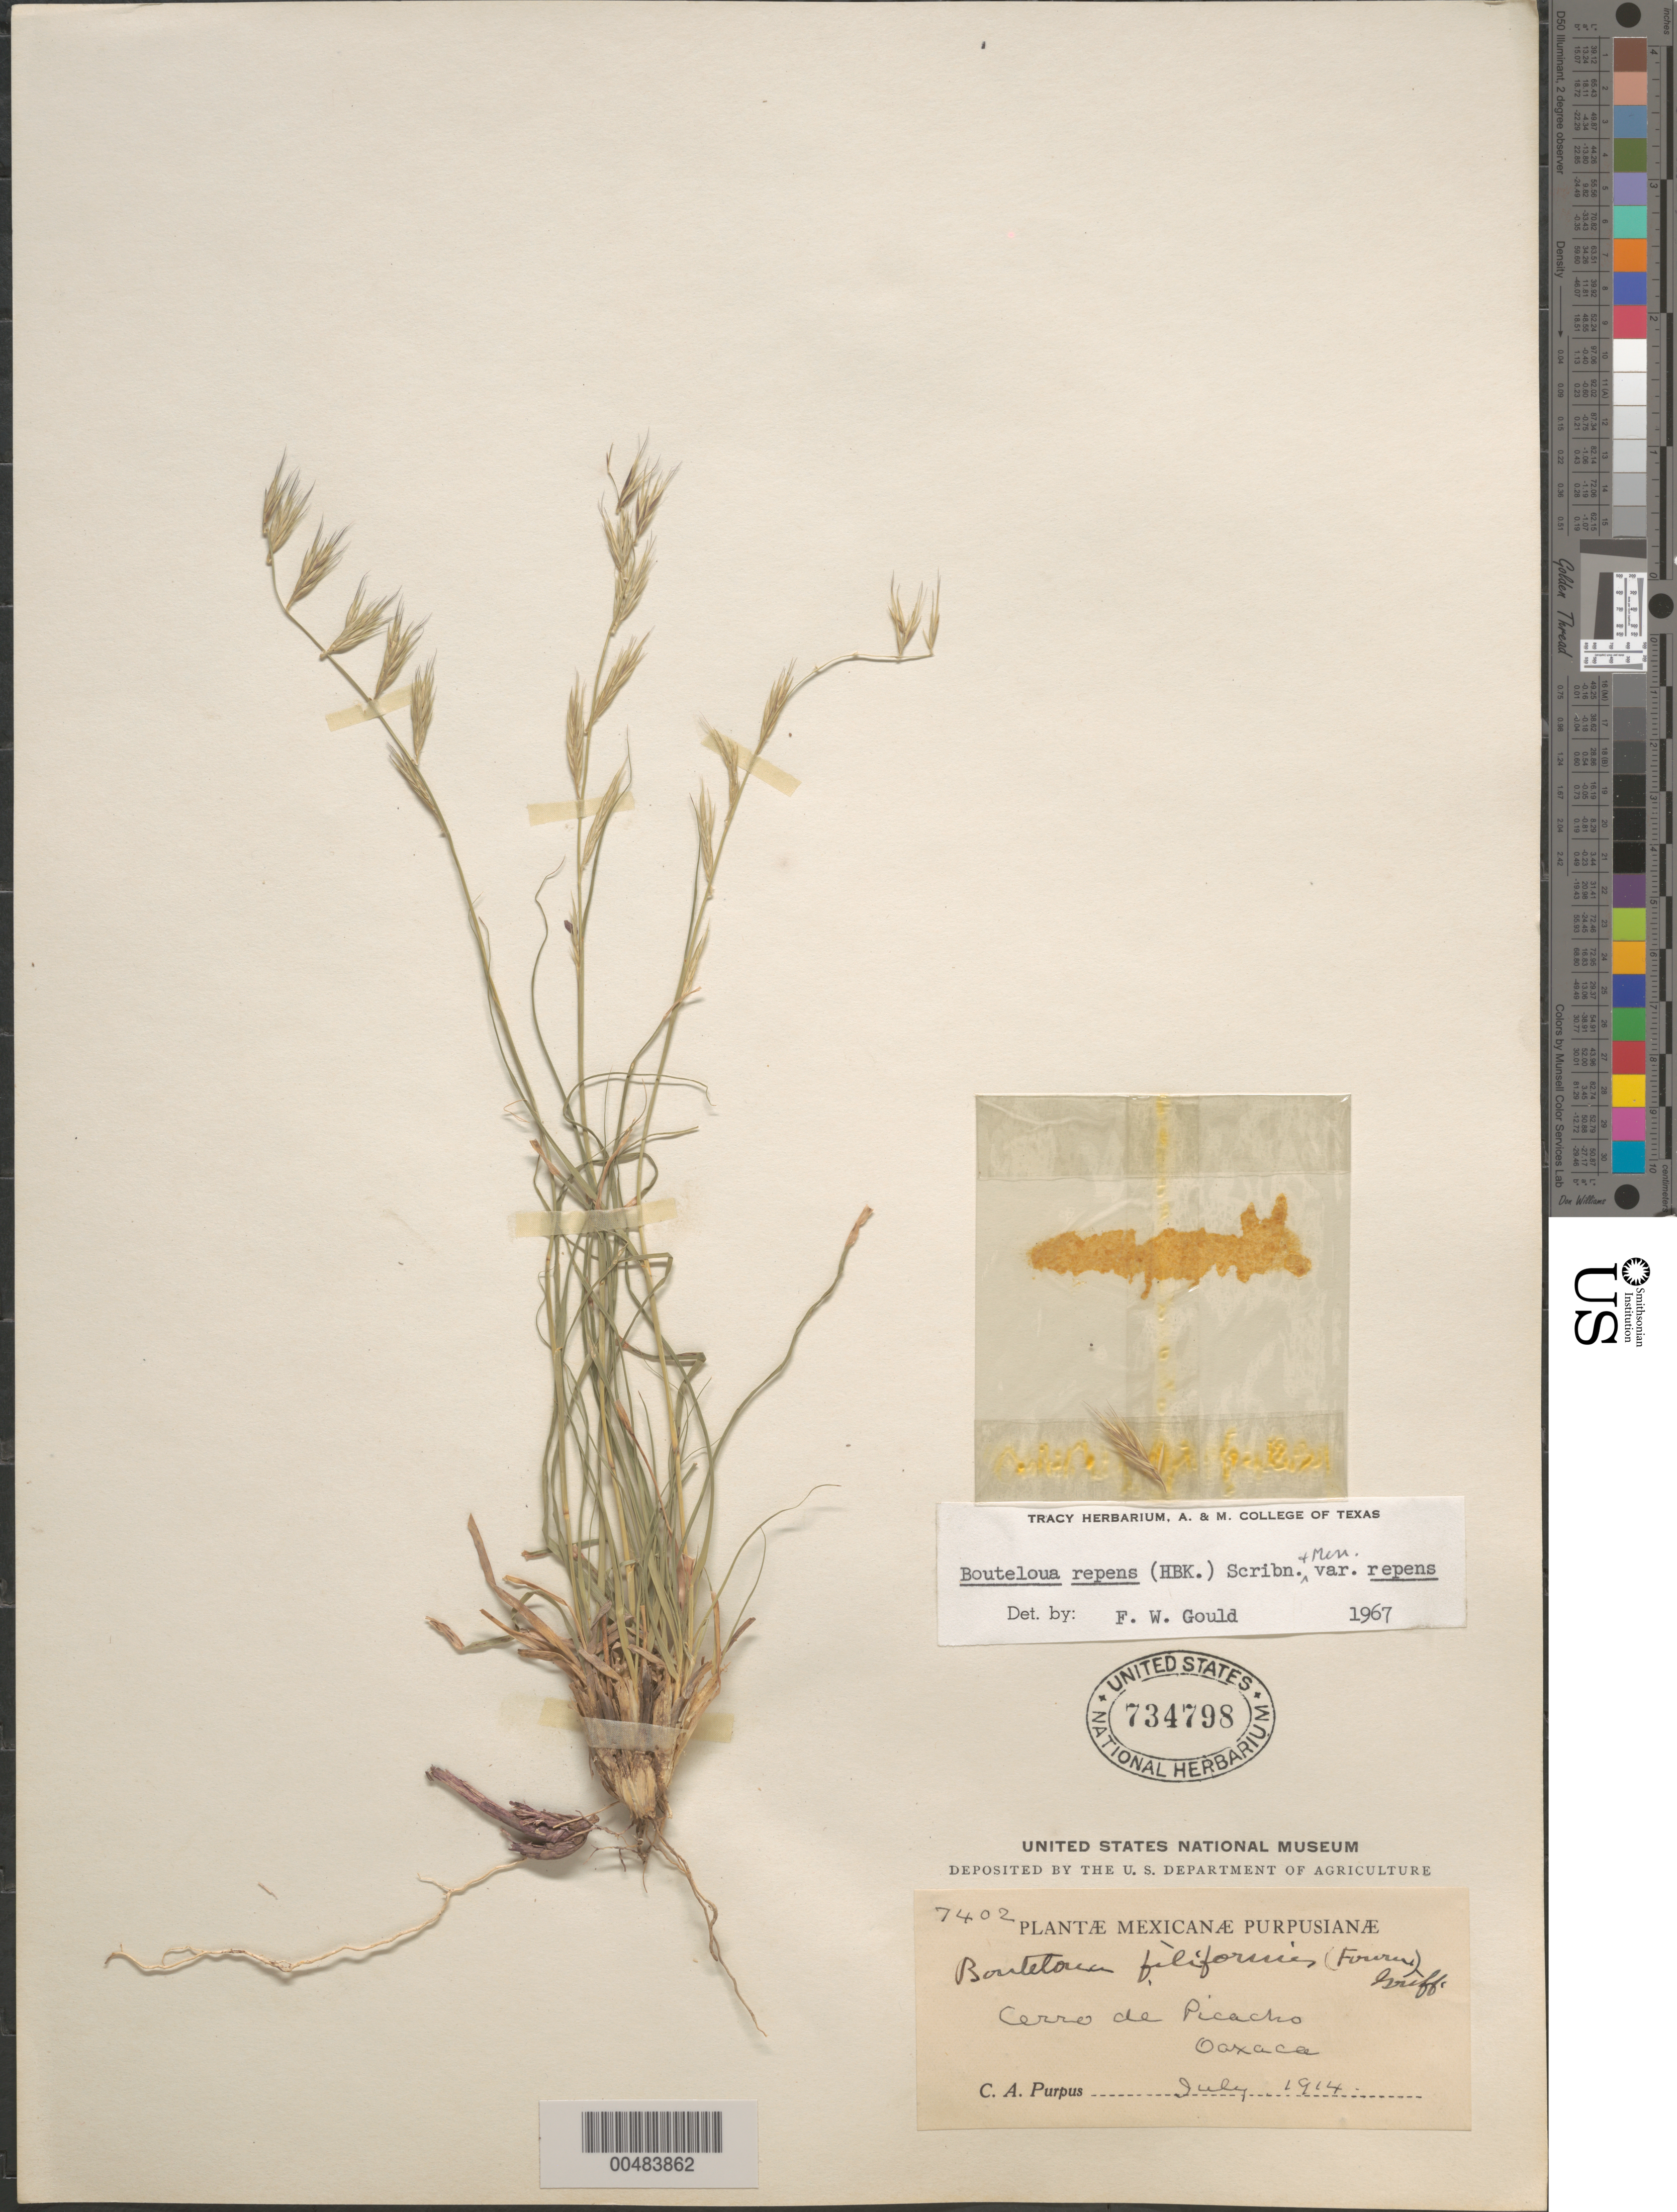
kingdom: Plantae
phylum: Tracheophyta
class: Liliopsida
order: Poales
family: Poaceae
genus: Bouteloua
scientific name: Bouteloua repens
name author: (Kunth) Scribn. & Merr.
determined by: Gould, F. W.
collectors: C. A. Purpus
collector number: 7402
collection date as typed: Jul 1914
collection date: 1914-07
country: Mexico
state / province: Oaxaca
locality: Cerro de Picacho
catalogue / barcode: US 734798